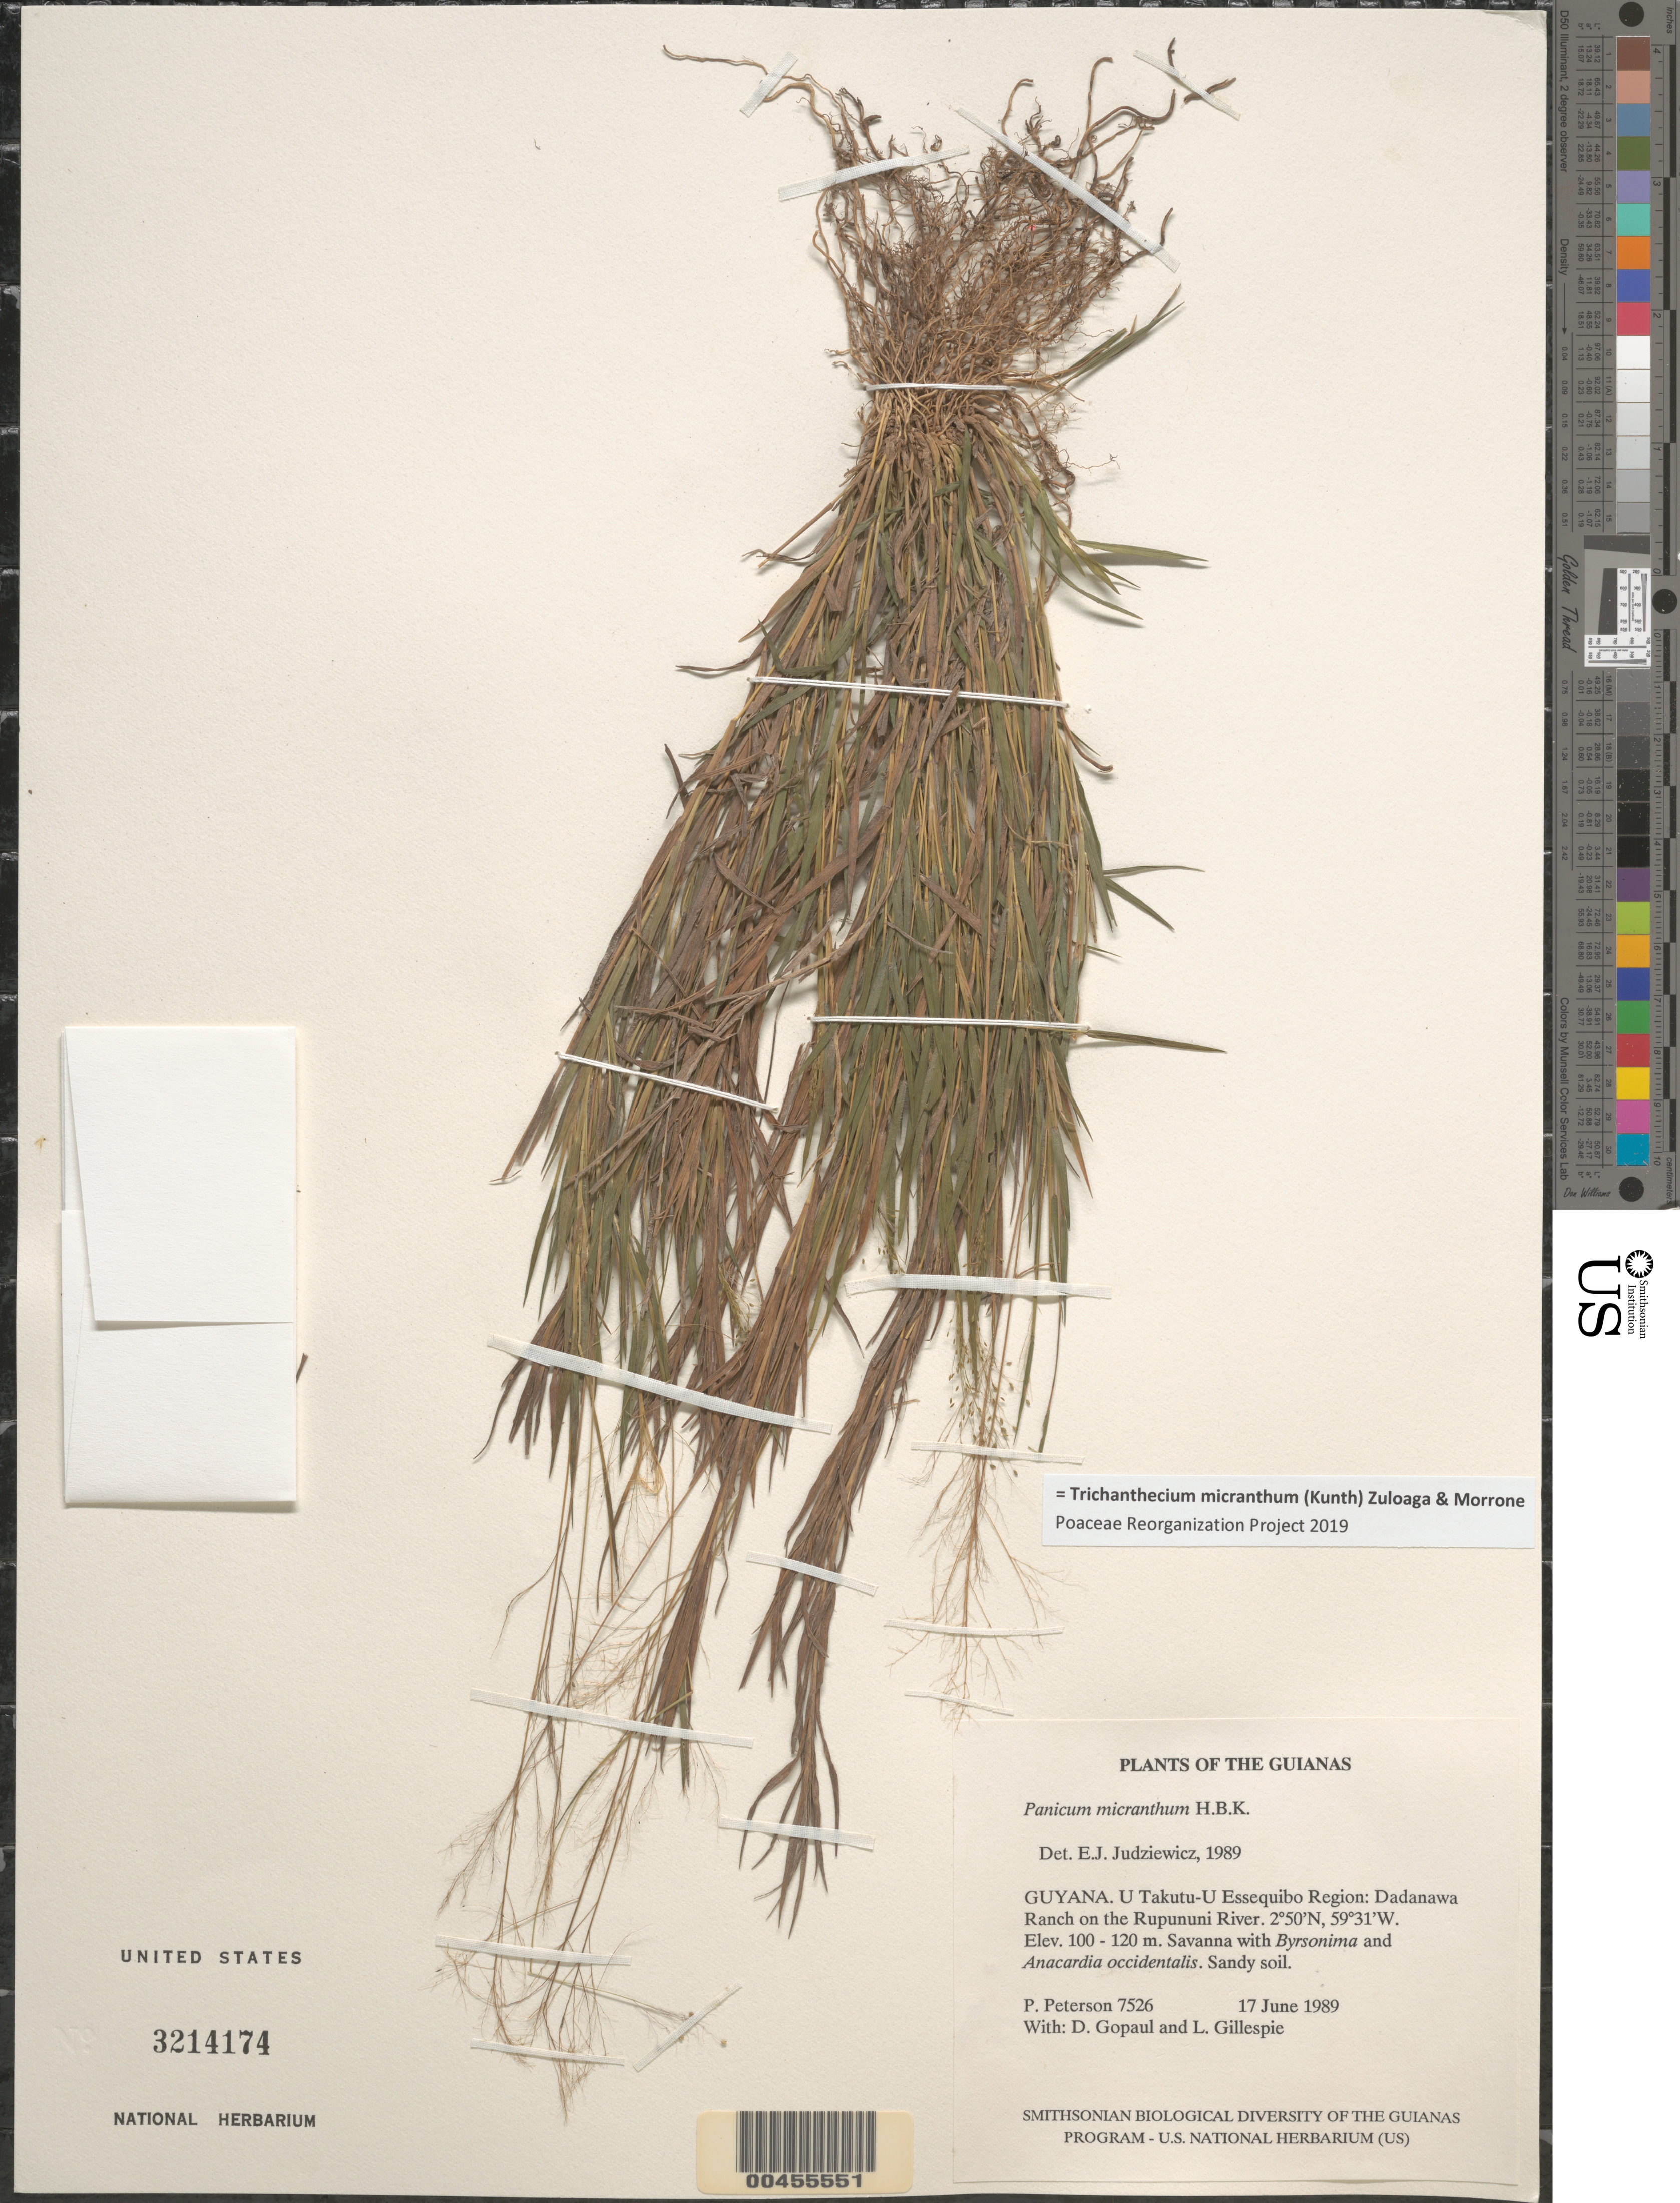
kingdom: Plantae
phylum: Tracheophyta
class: Liliopsida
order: Poales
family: Poaceae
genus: Trichanthecium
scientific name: Trichanthecium micranthum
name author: (Kunth) Zuloaga & Morrone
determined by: Poaceae Reorganization Project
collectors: P. M. Peterson, D. Gopaul & L. J. Gillespie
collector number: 7526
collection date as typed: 17 June 1989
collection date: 1989-06-17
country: Guyana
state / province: U. Takutu-U. Essequibo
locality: Dadanawa Ranch on the Rupununi River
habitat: Savanna with Byrsonima and Anacardium occidentale. Sandy soil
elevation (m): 100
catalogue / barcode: US 3214174